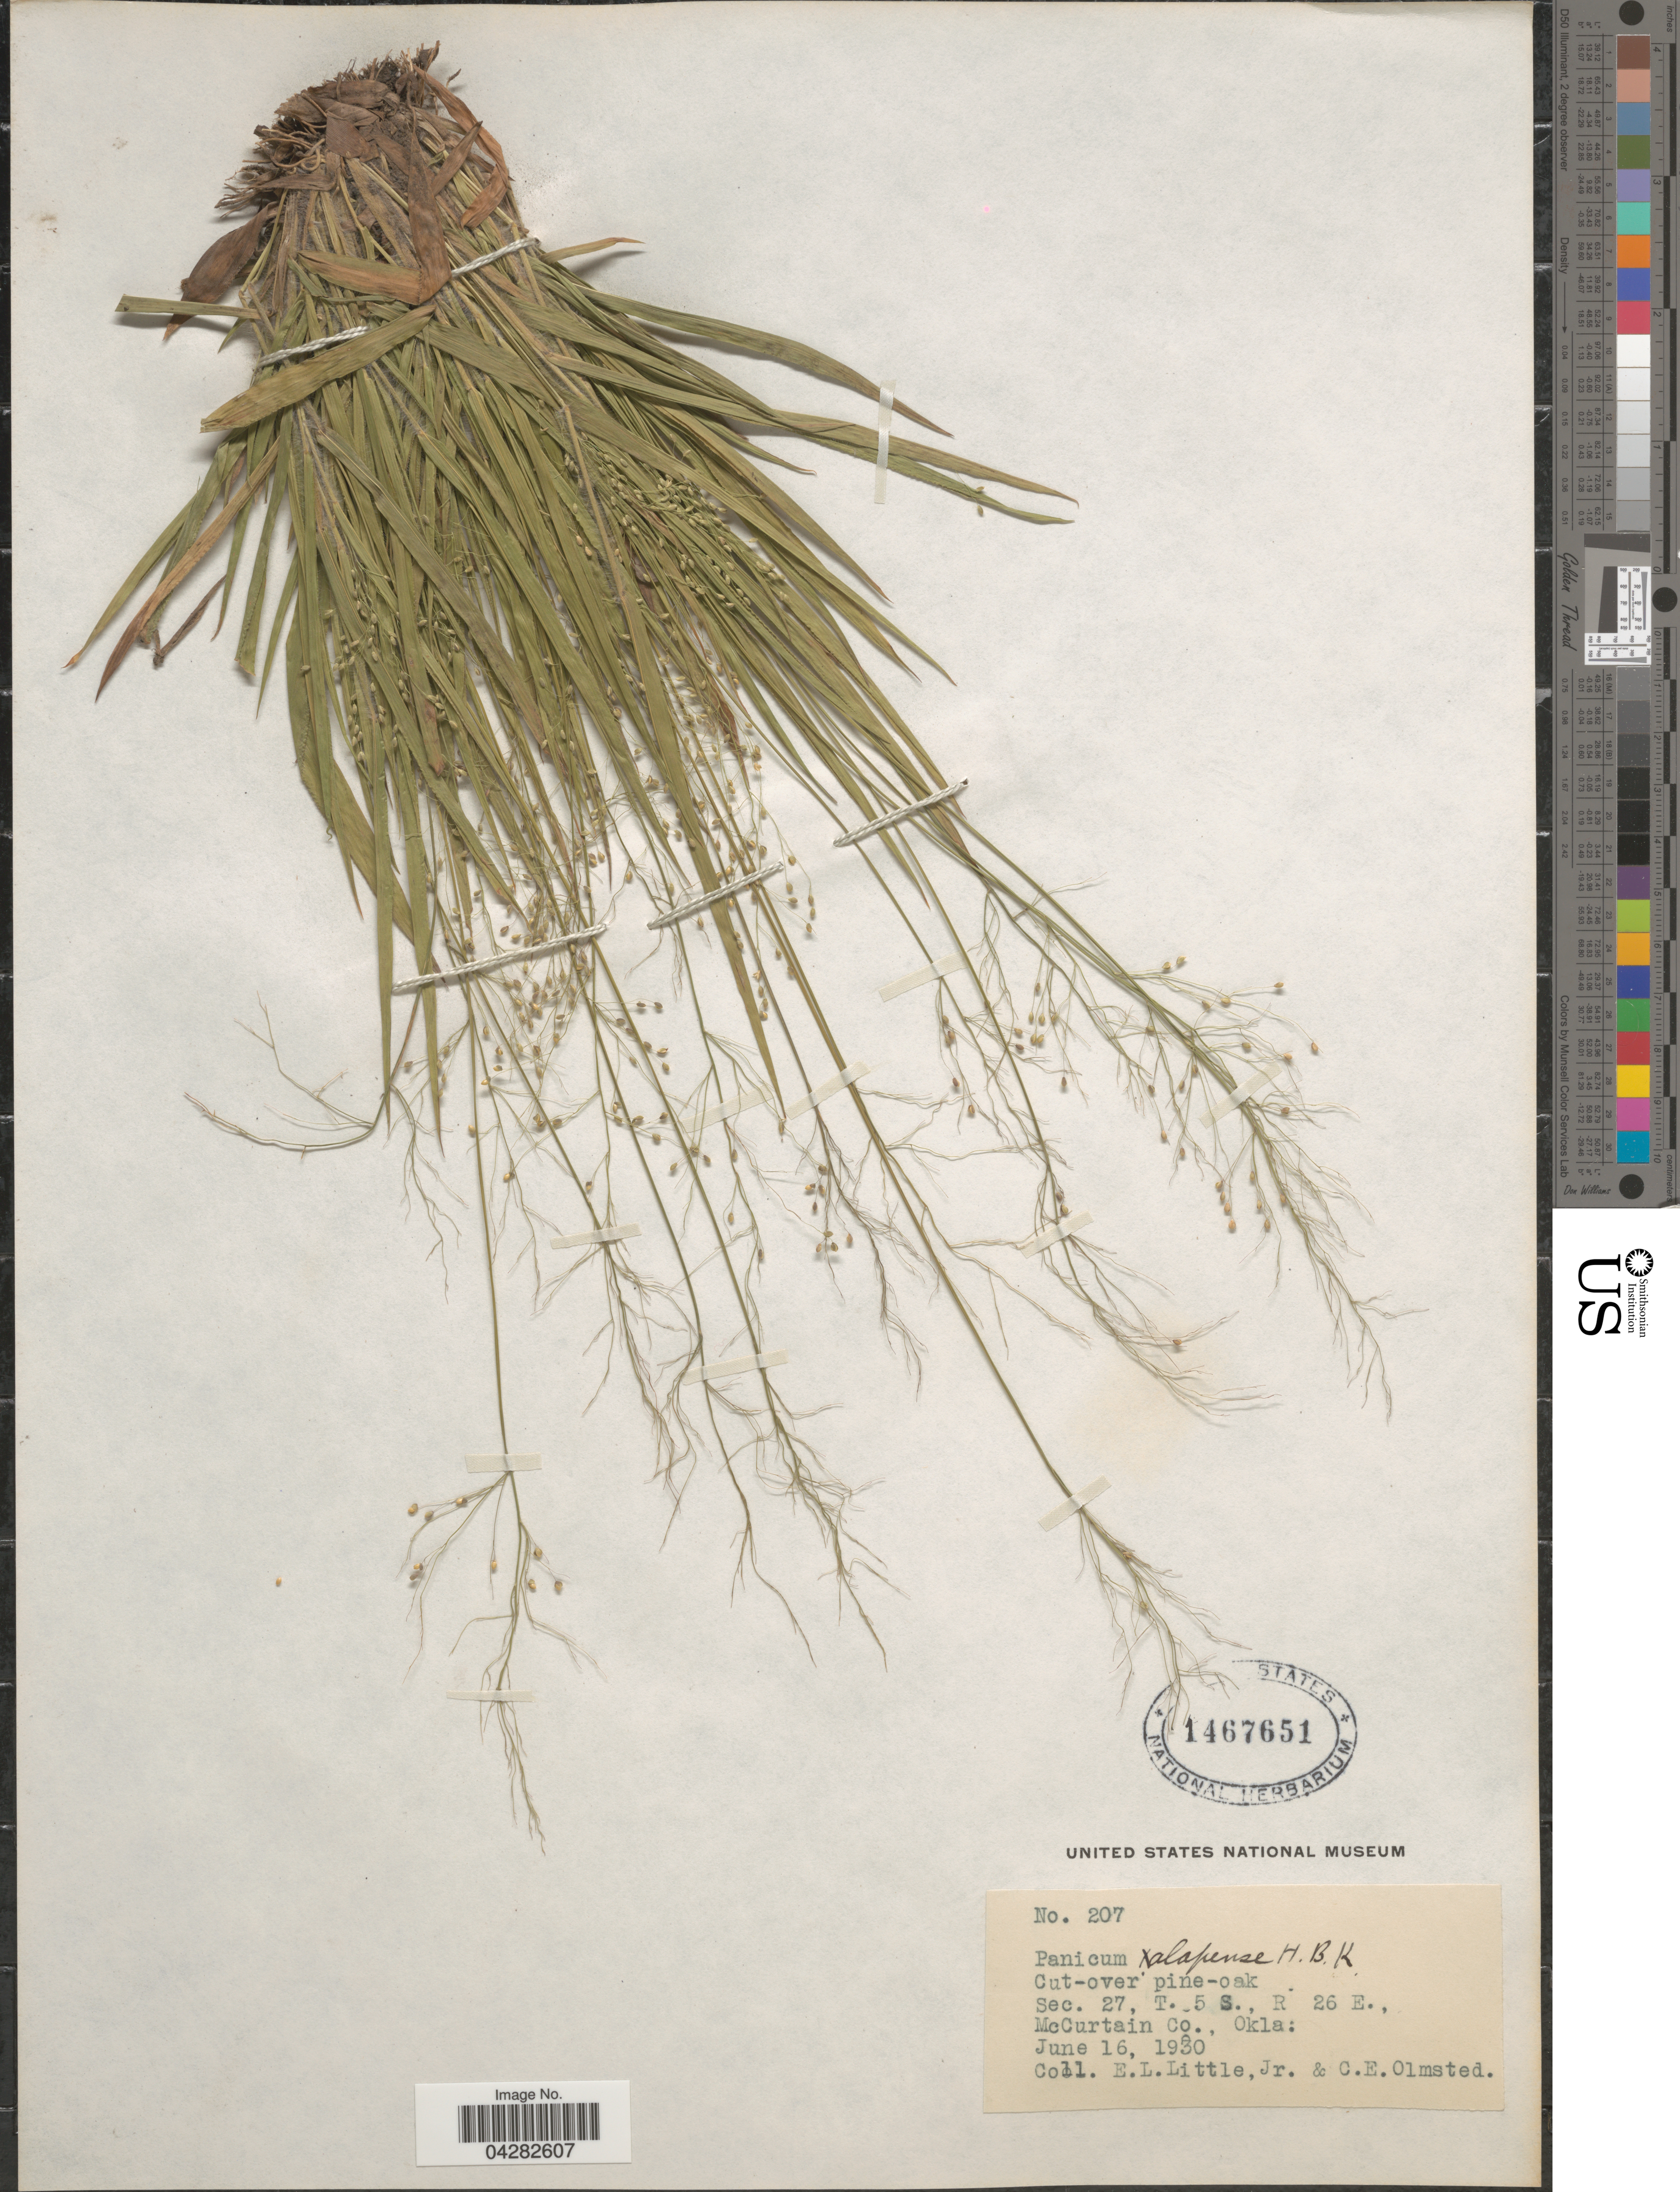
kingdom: Plantae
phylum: Tracheophyta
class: Liliopsida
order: Poales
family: Poaceae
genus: Dichanthelium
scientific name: Dichanthelium laxiflorum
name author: (Lam.) Gould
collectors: E. L. Little & C. Olmsted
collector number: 207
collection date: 1930-06-16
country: United States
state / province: Oklahoma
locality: Sec. 27, T. 5 S., R. 26 E., McCurtain Co.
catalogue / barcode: US 1467651